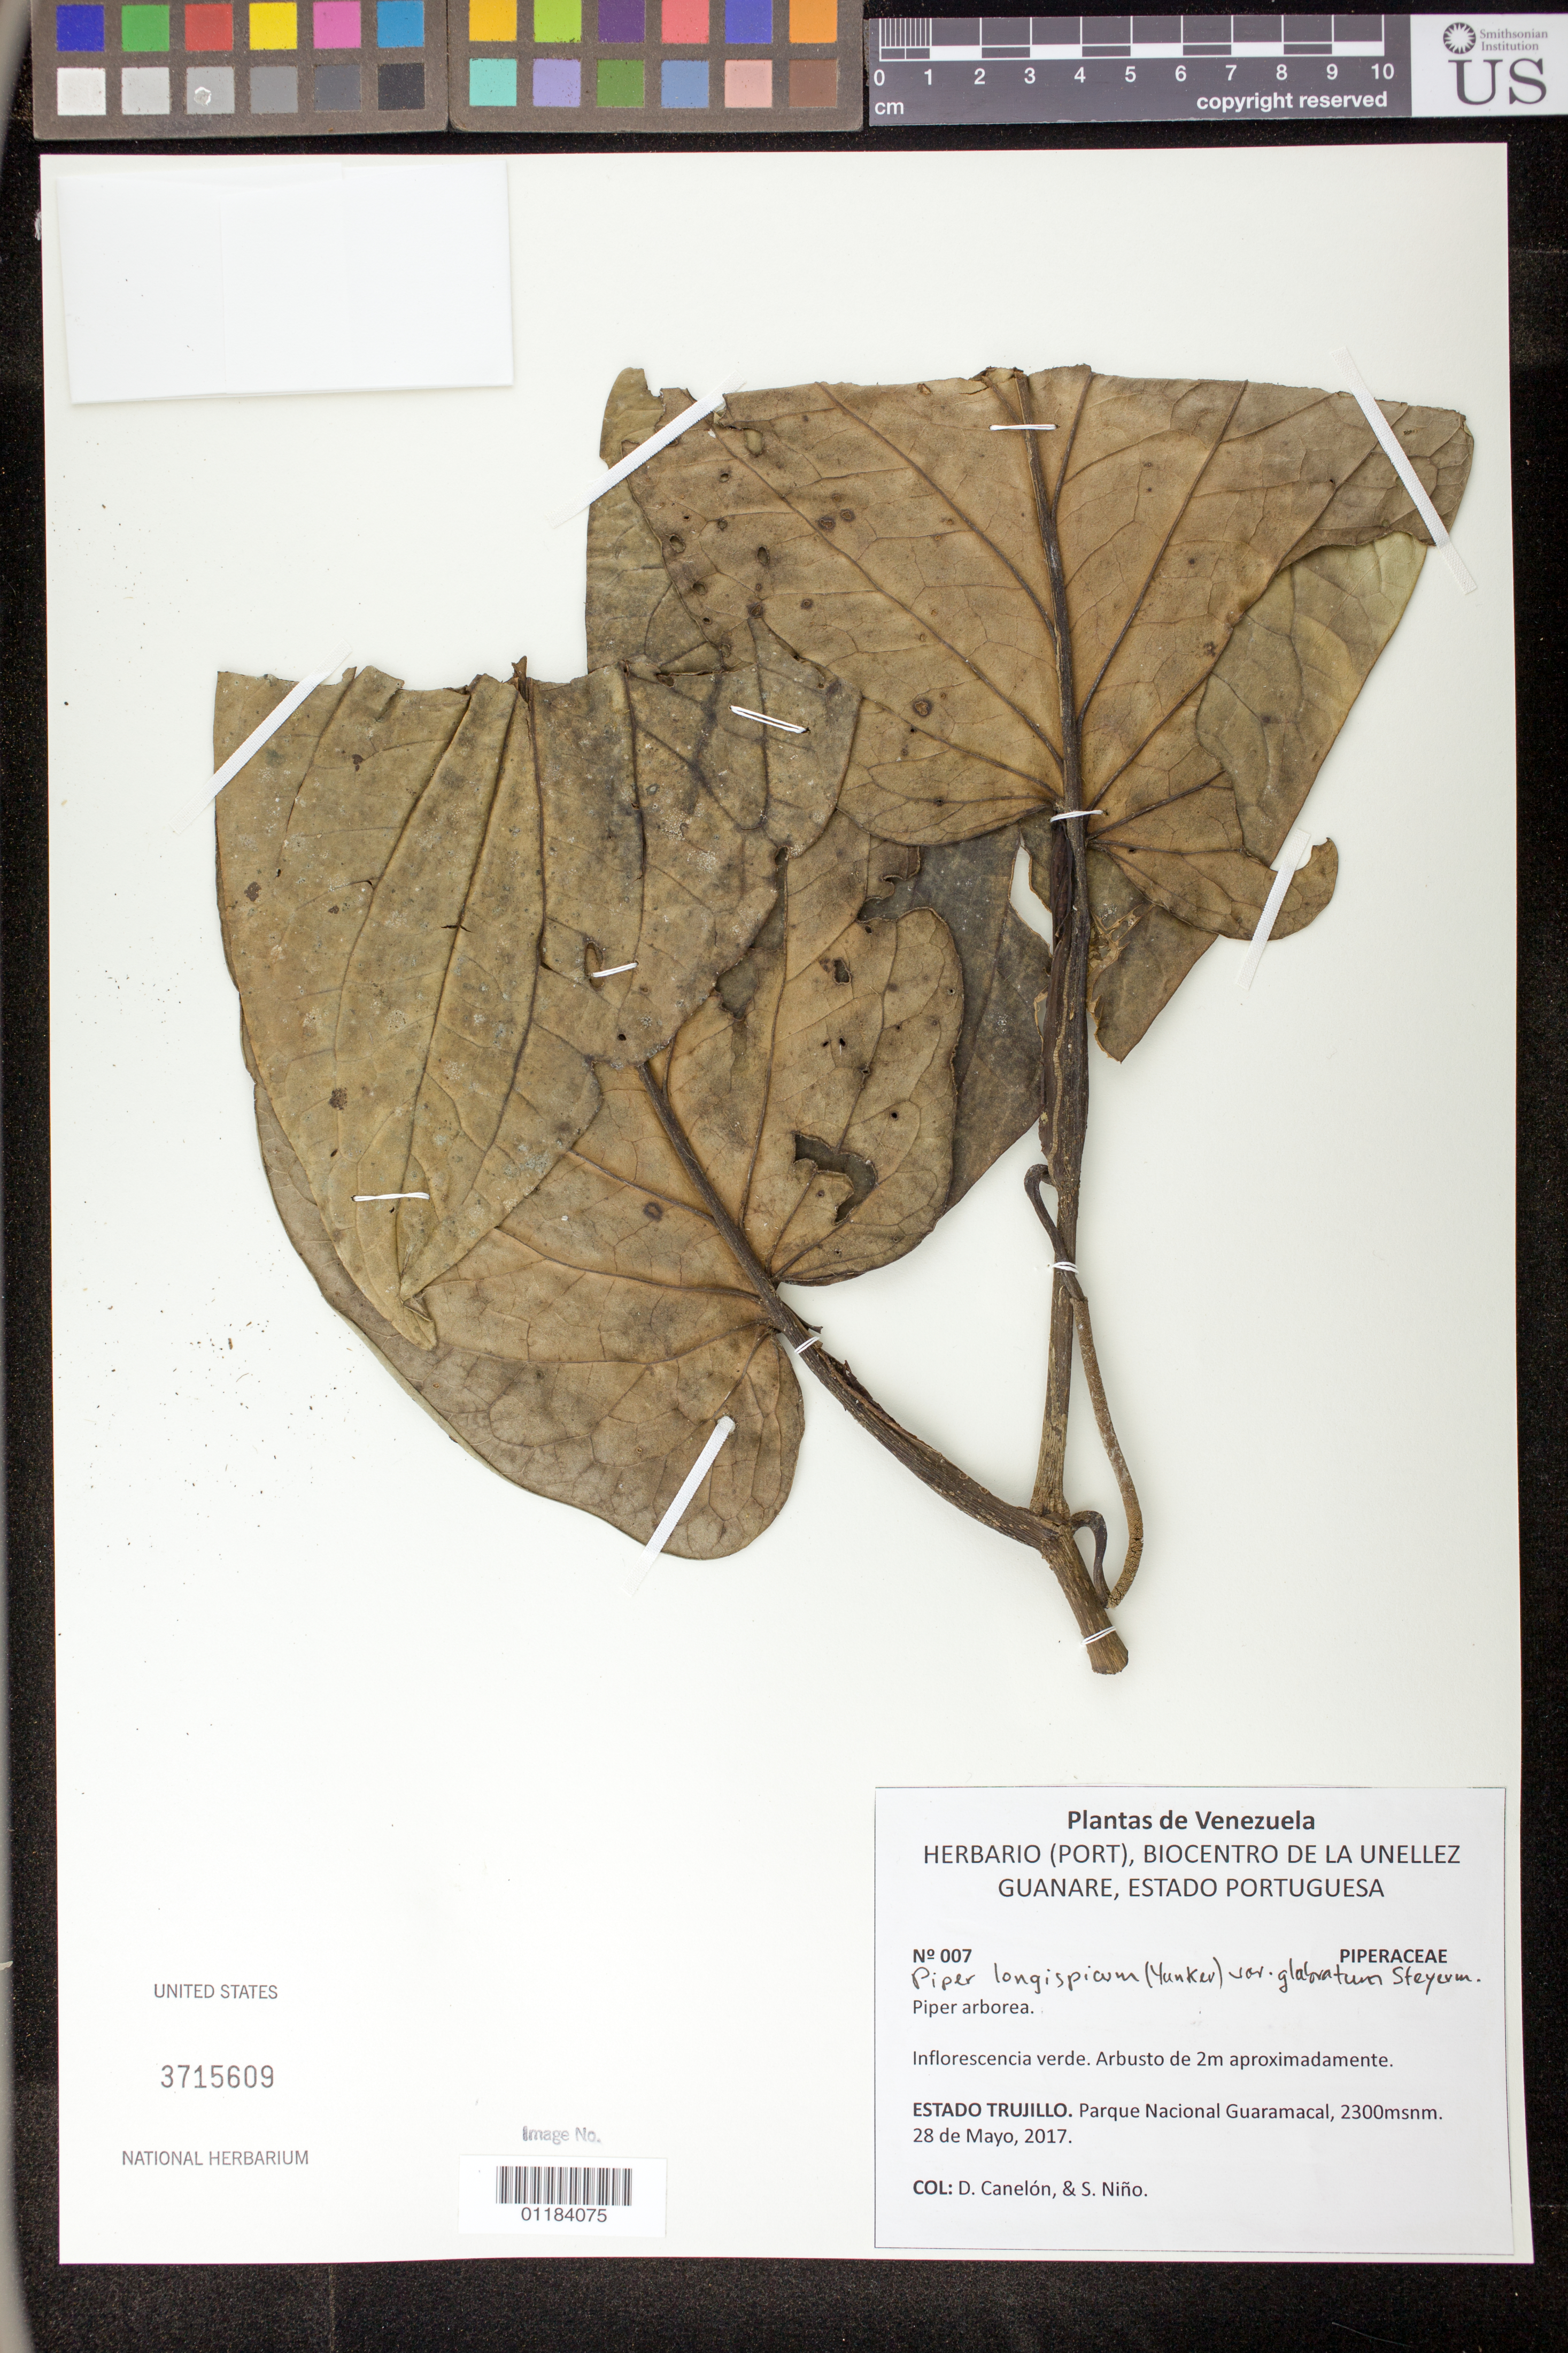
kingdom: Plantae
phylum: Tracheophyta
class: Magnoliopsida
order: Piperales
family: Piperaceae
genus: Piper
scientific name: Piper longispicum var. glabratum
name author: (Yunck.) Steyerm.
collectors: D. Canelón & S. M. Niño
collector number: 7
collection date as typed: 28 de Mayo, 2017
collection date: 2017-05-28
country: Venezuela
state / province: Trujillo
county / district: Boconó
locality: Parque Nacional Guaramacal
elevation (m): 2300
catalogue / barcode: US 3715609